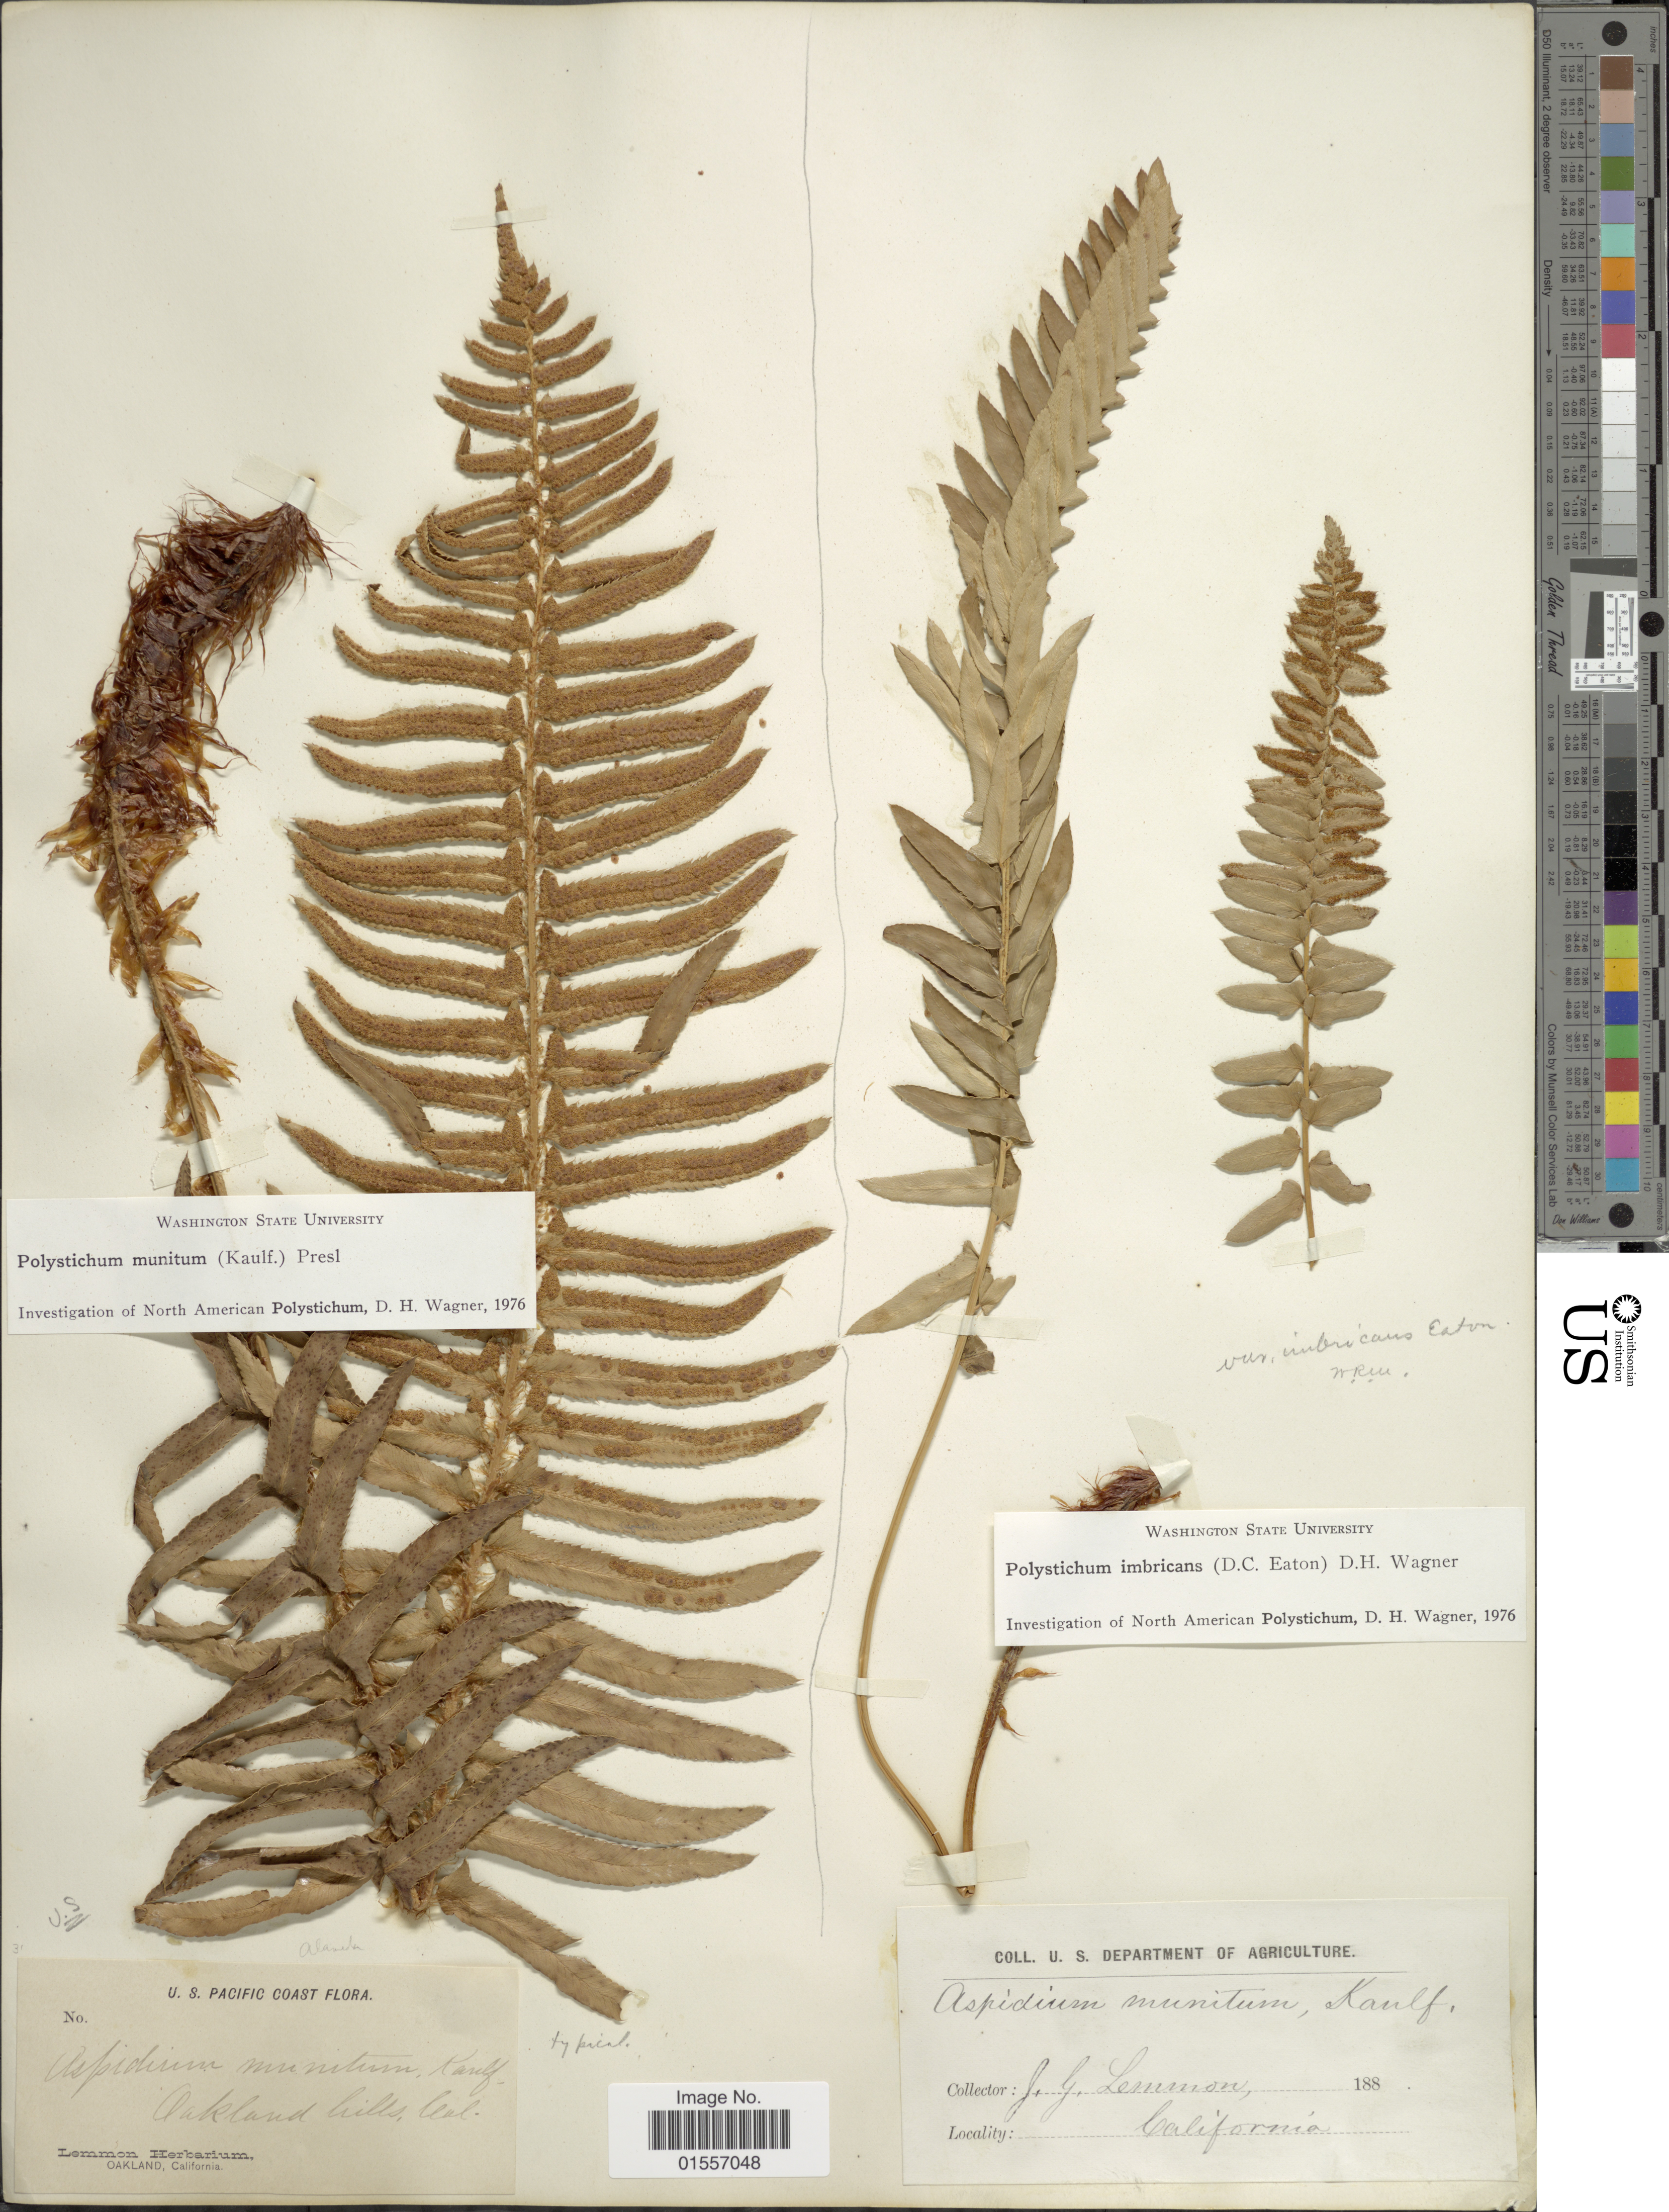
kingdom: Plantae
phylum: Tracheophyta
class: Polypodiopsida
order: Polypodiales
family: Dryopteridaceae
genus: Polystichum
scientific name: Polystichum imbricans subsp. imbricans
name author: (D.C. Eaton) D.H. Wagner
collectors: J. Lemmon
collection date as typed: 188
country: United States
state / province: California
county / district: Alameda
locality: Oakland hills